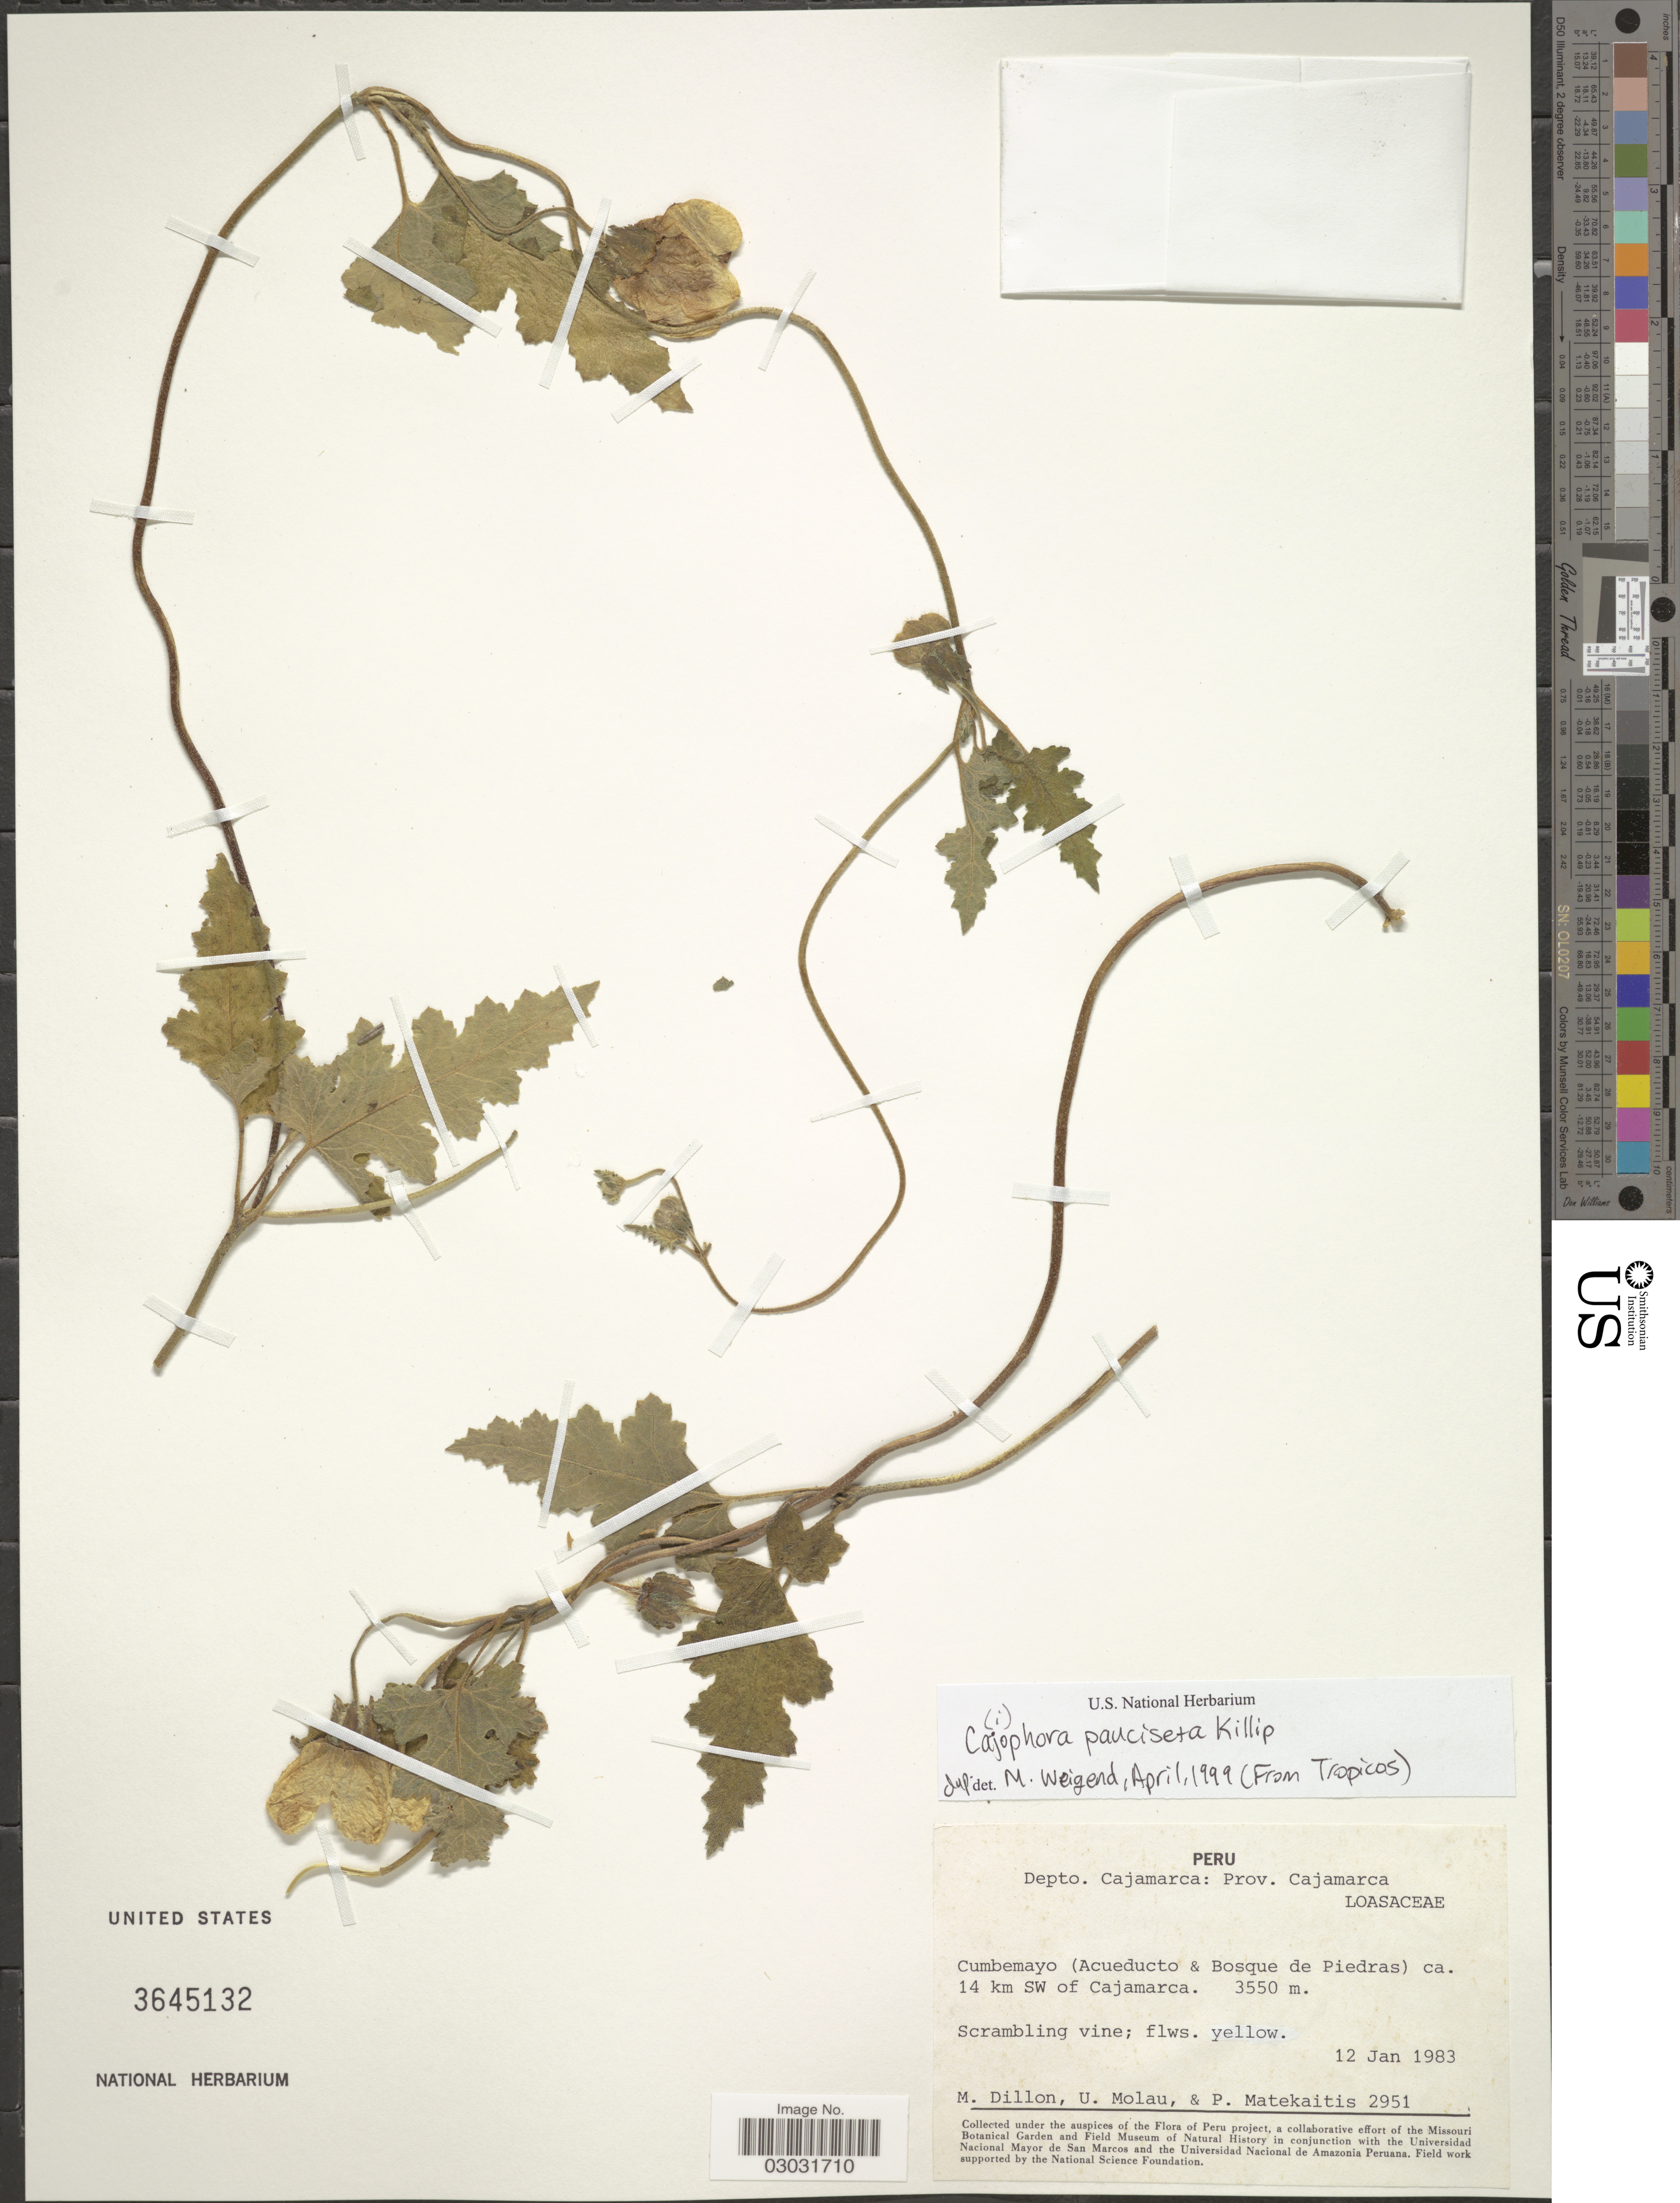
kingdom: Plantae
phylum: Tracheophyta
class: Magnoliopsida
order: Cornales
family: Loasaceae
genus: Caiophora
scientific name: Caiophora pauciseta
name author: Killip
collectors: M. O. Dillon, U. Molau & P. Matekaitis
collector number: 2951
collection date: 1983-01-12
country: Peru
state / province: Cajamarca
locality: Depto. Cajamarca: Prov. Cajamarca. Cumbemayo (Acueducto & Bosque de Piedras), ca. 14 km SW of Cajamarca.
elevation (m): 3550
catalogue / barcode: US 3645132